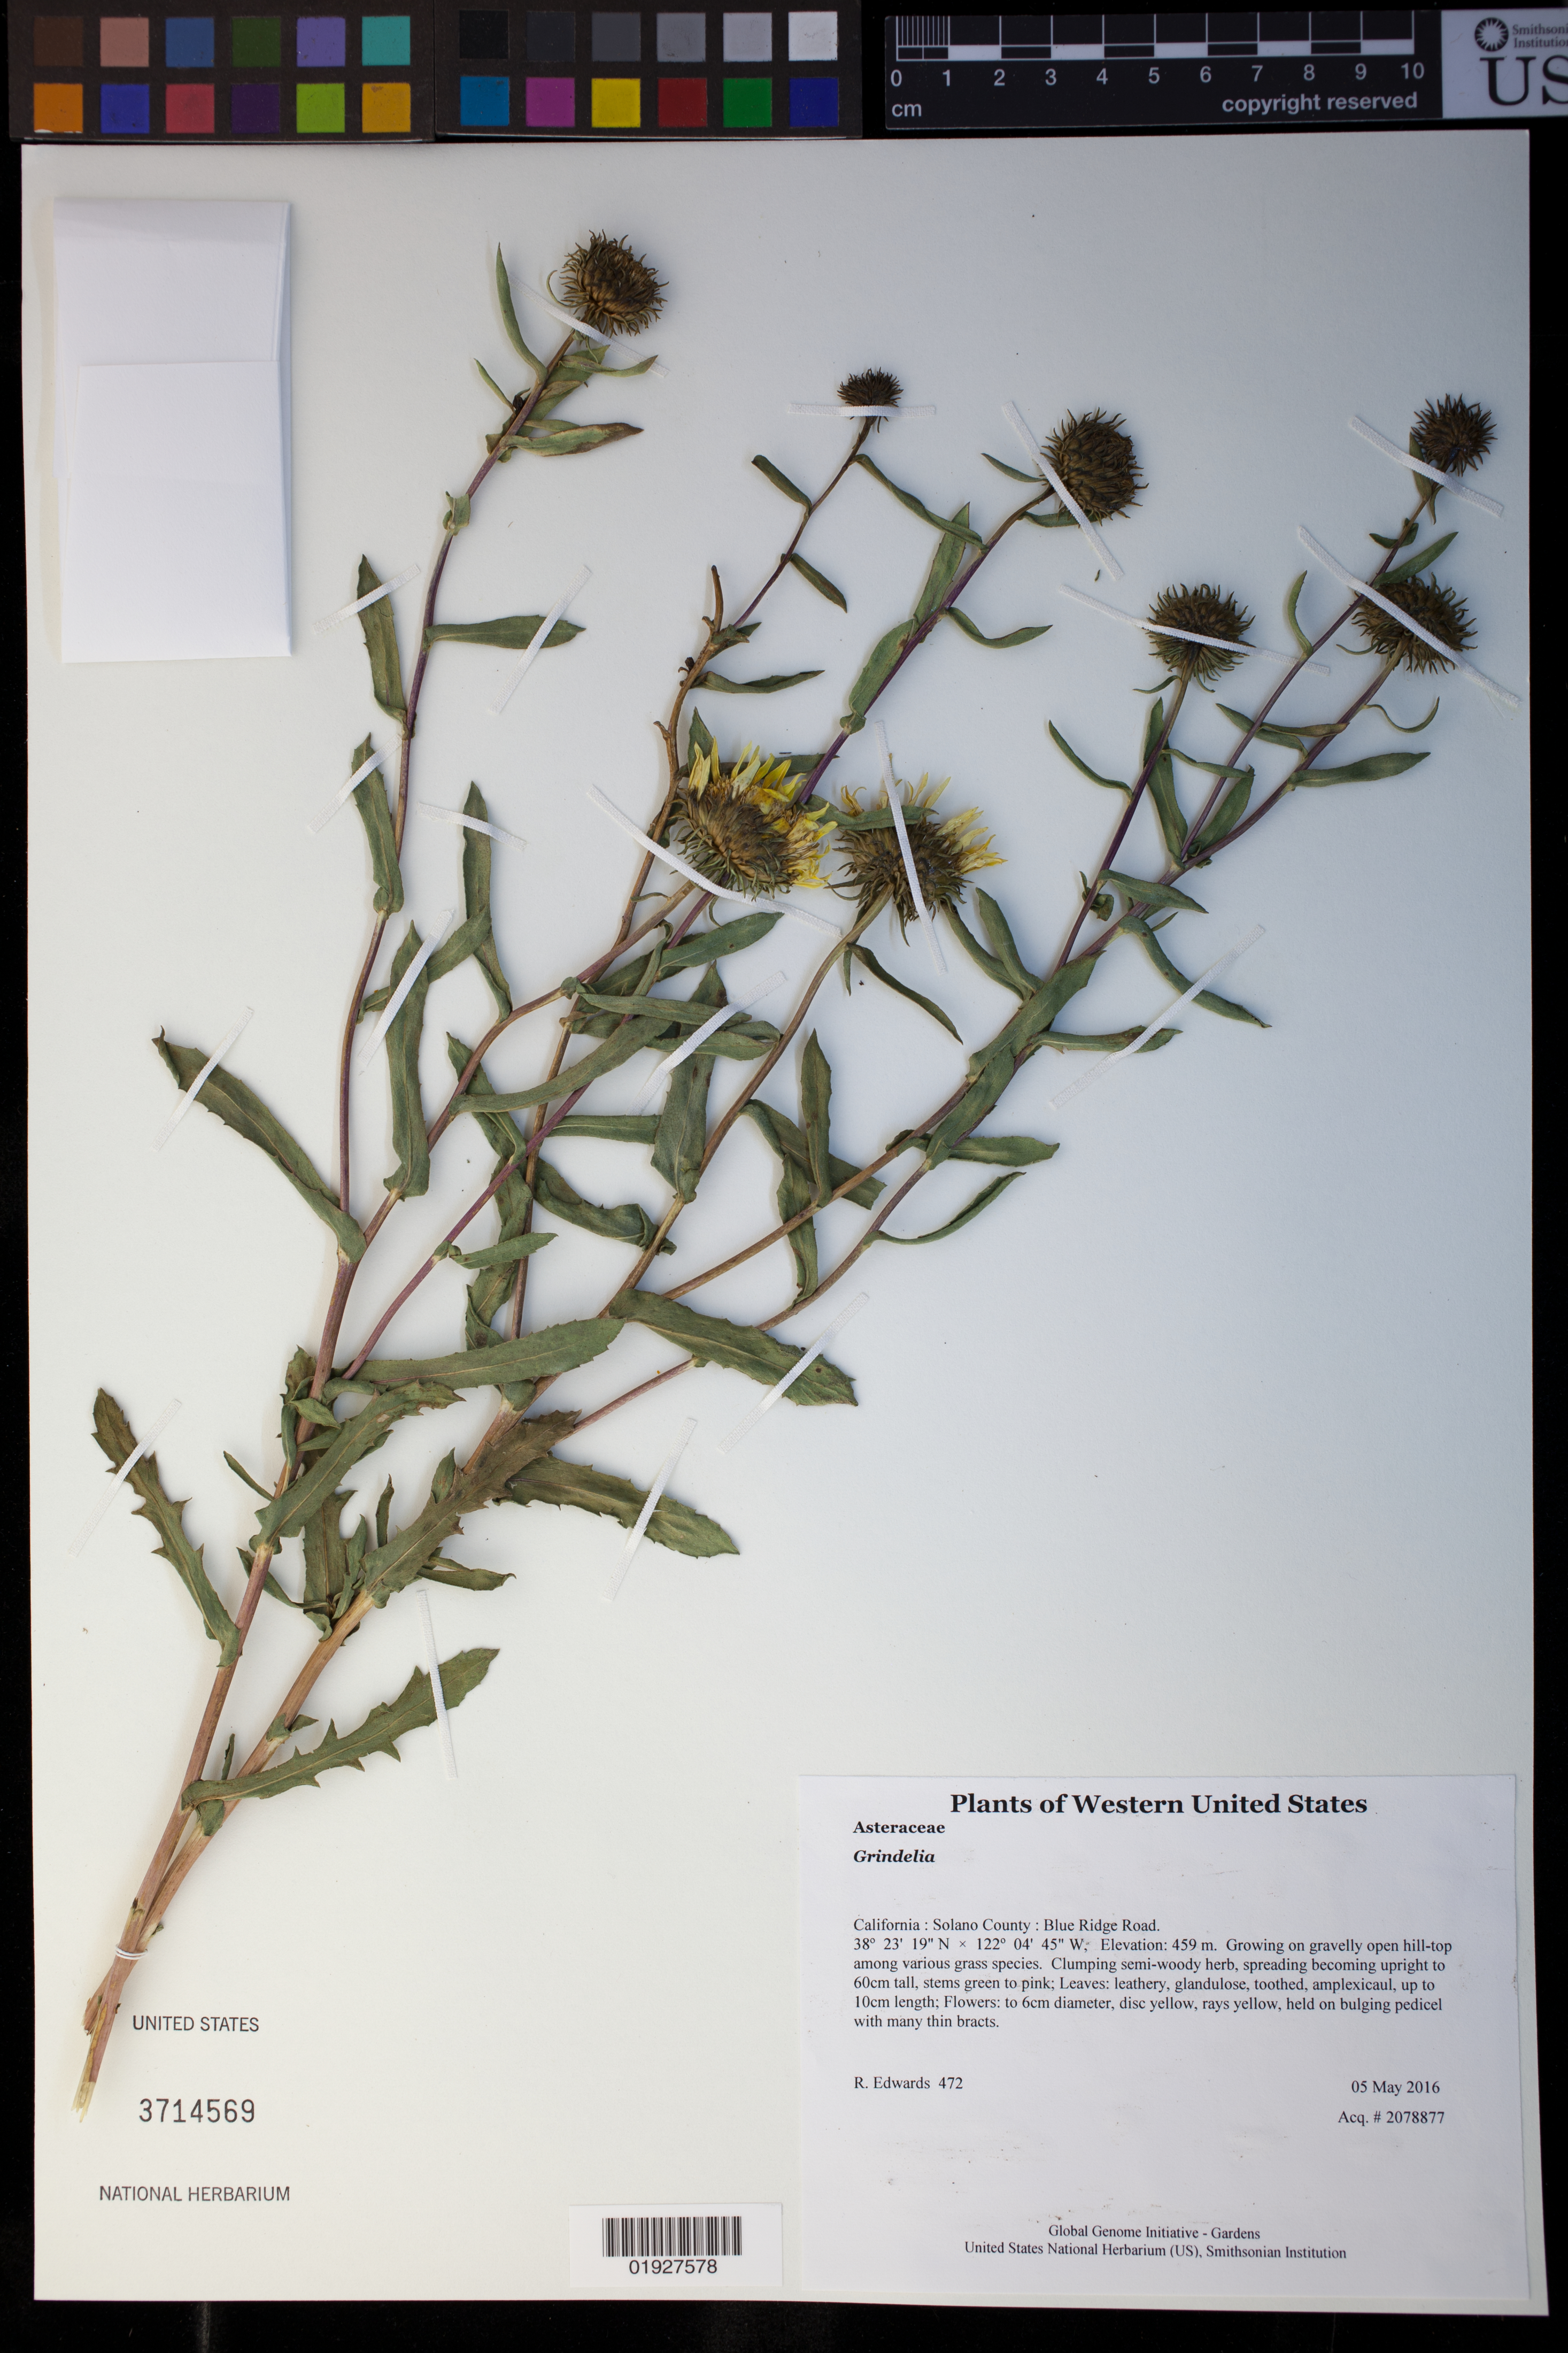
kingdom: Plantae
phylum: Tracheophyta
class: Magnoliopsida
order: Asterales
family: Asteraceae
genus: Grindelia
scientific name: Grindelia sp.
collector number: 472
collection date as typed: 5 May 2016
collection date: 2016-05-05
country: United States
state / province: California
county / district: Solano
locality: Blue Ridge Road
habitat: Growing on gravelly open hill-top among various grass species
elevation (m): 459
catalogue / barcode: US 3714569